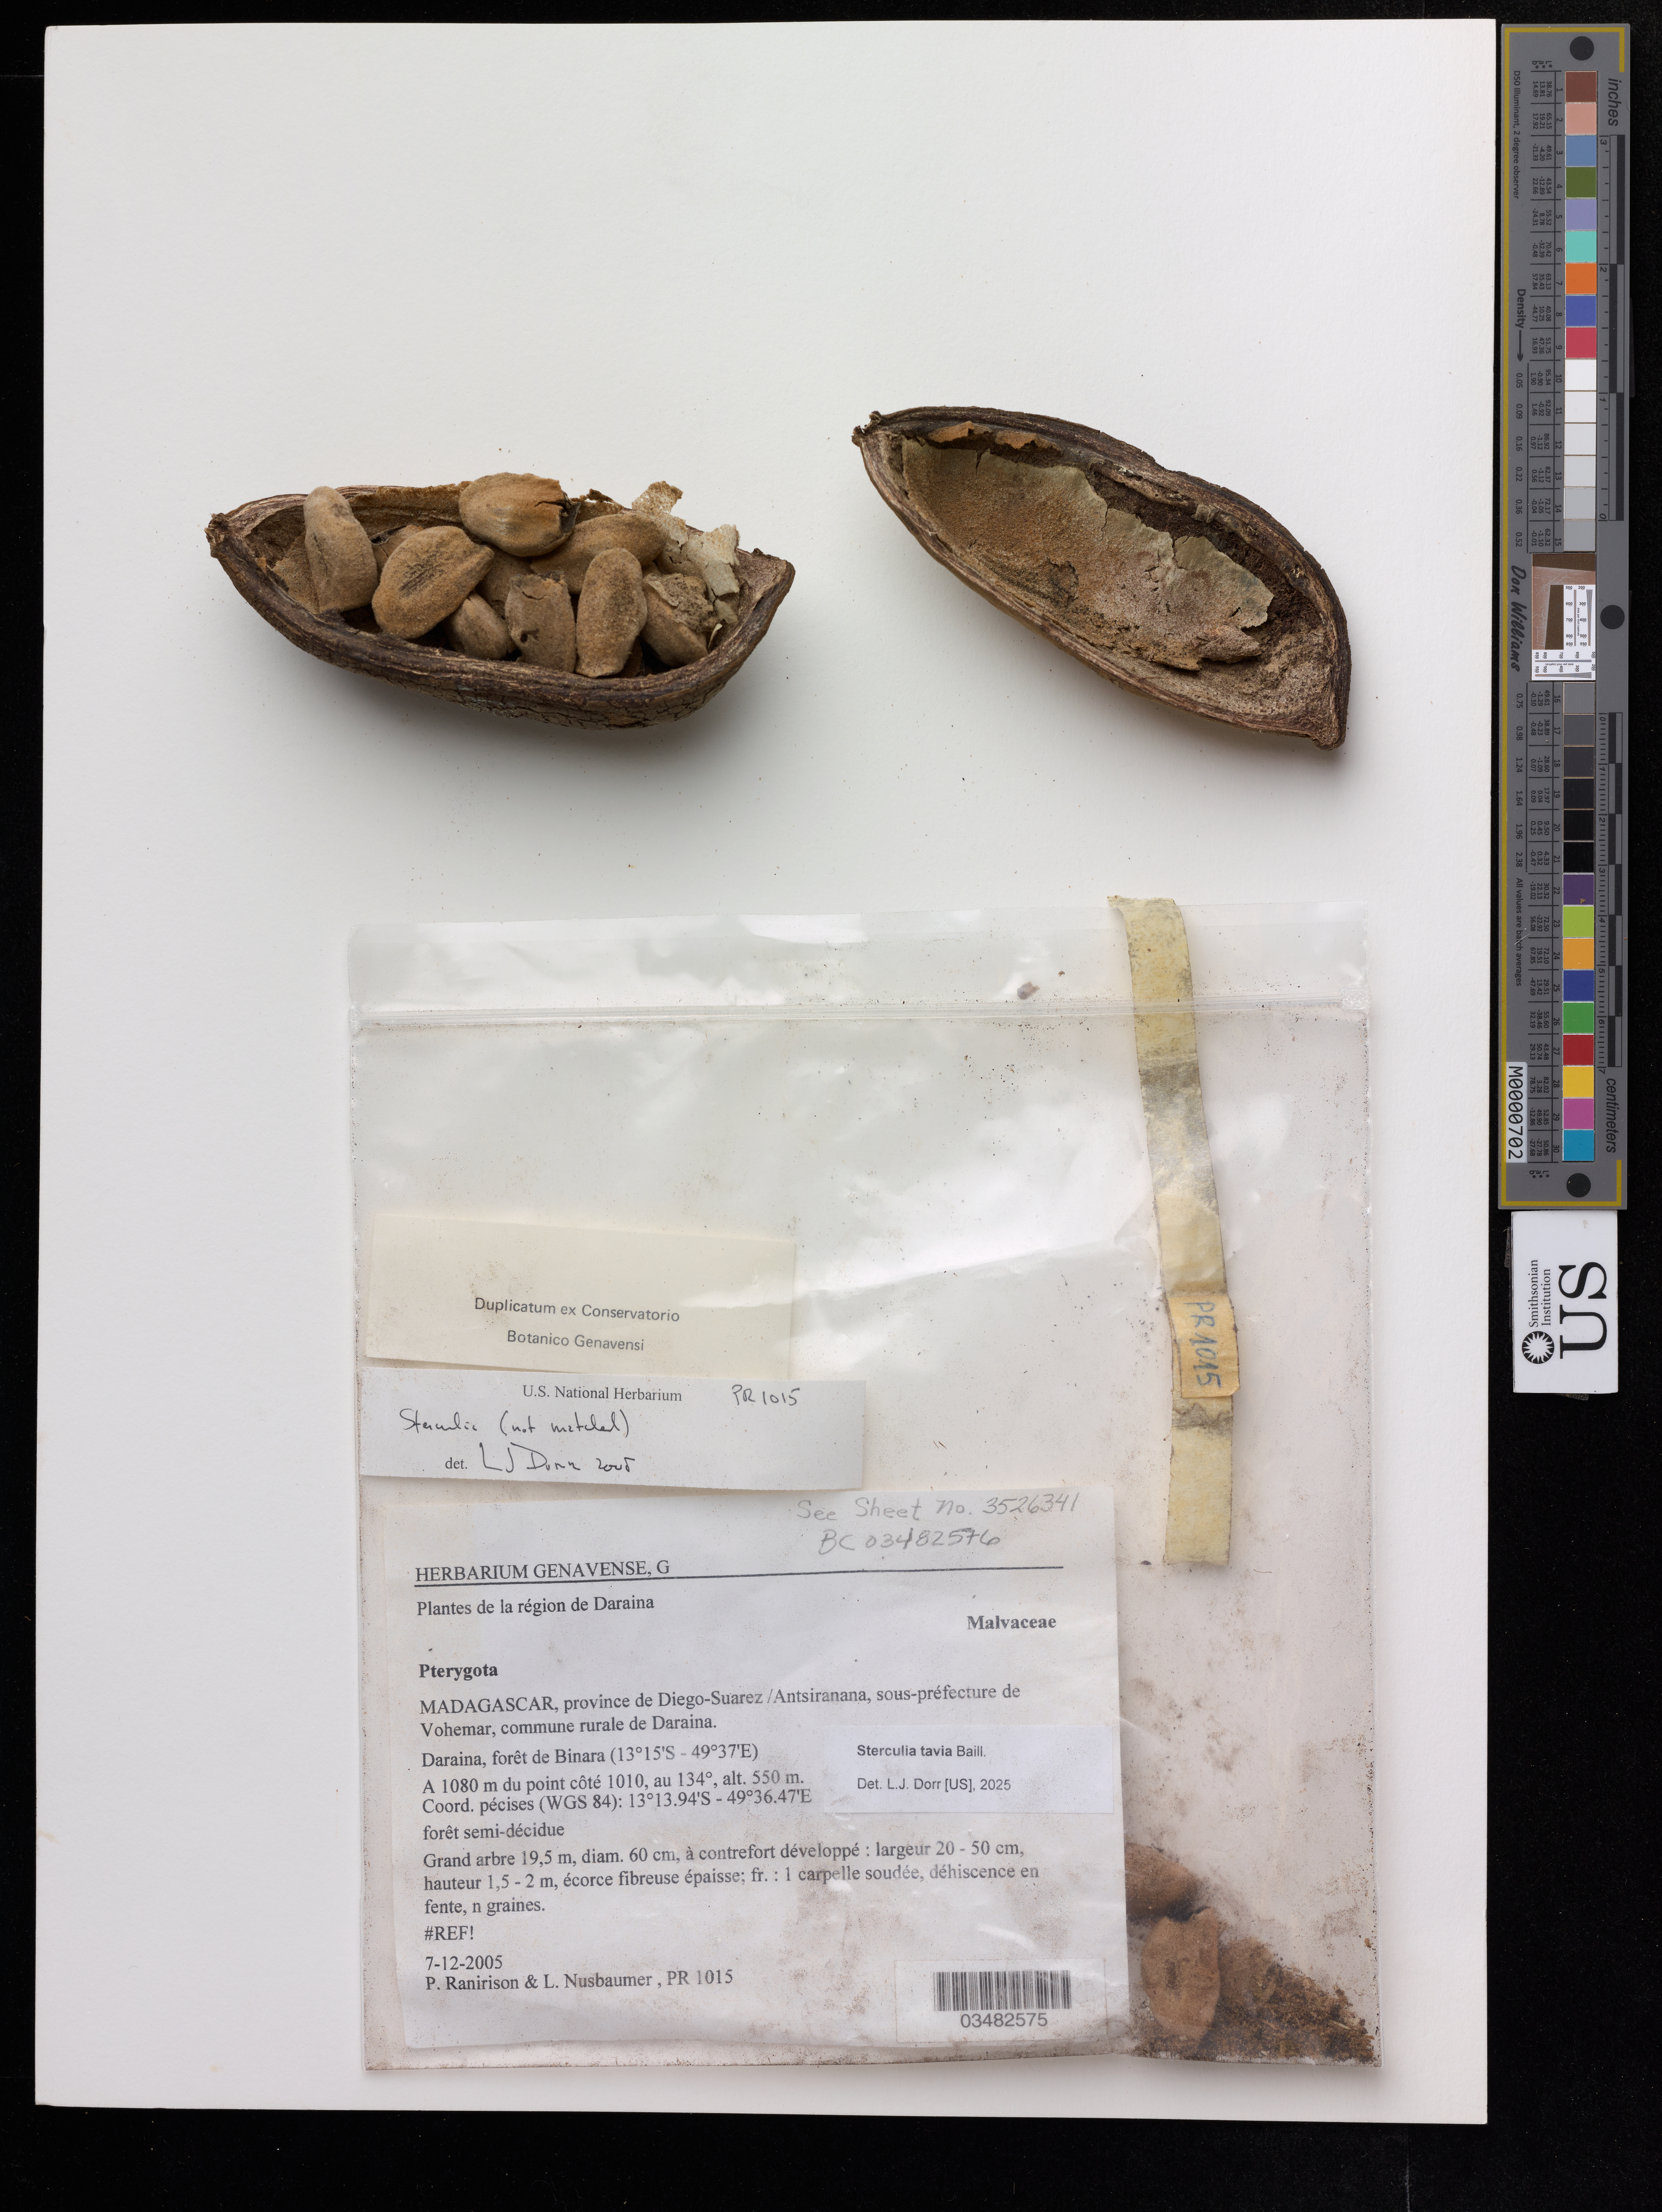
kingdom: Plantae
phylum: Tracheophyta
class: Magnoliopsida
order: Malvales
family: Malvaceae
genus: Sterculia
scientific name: Sterculia tavia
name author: Baill.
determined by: Dorr, Laurence J., Curator (BOT), Smithsonian Institution - National Museum of Natural History (UNITED STATES)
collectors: P. Ranirison & L. Nusbaumer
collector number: P1015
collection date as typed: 7-12-2005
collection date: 2005-12-12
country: Madagascar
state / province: Antsiranana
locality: Province de Diego-Suarez/Antsiranana, sous-préfecture de Vohemar, commune rurale de Daraina. Daraina, forêt de Binara. A 1080 m du point côté 1010, au 134°.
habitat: foret semi-decidue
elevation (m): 550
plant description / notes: See Sheet USNH 3526341; BC 03482576